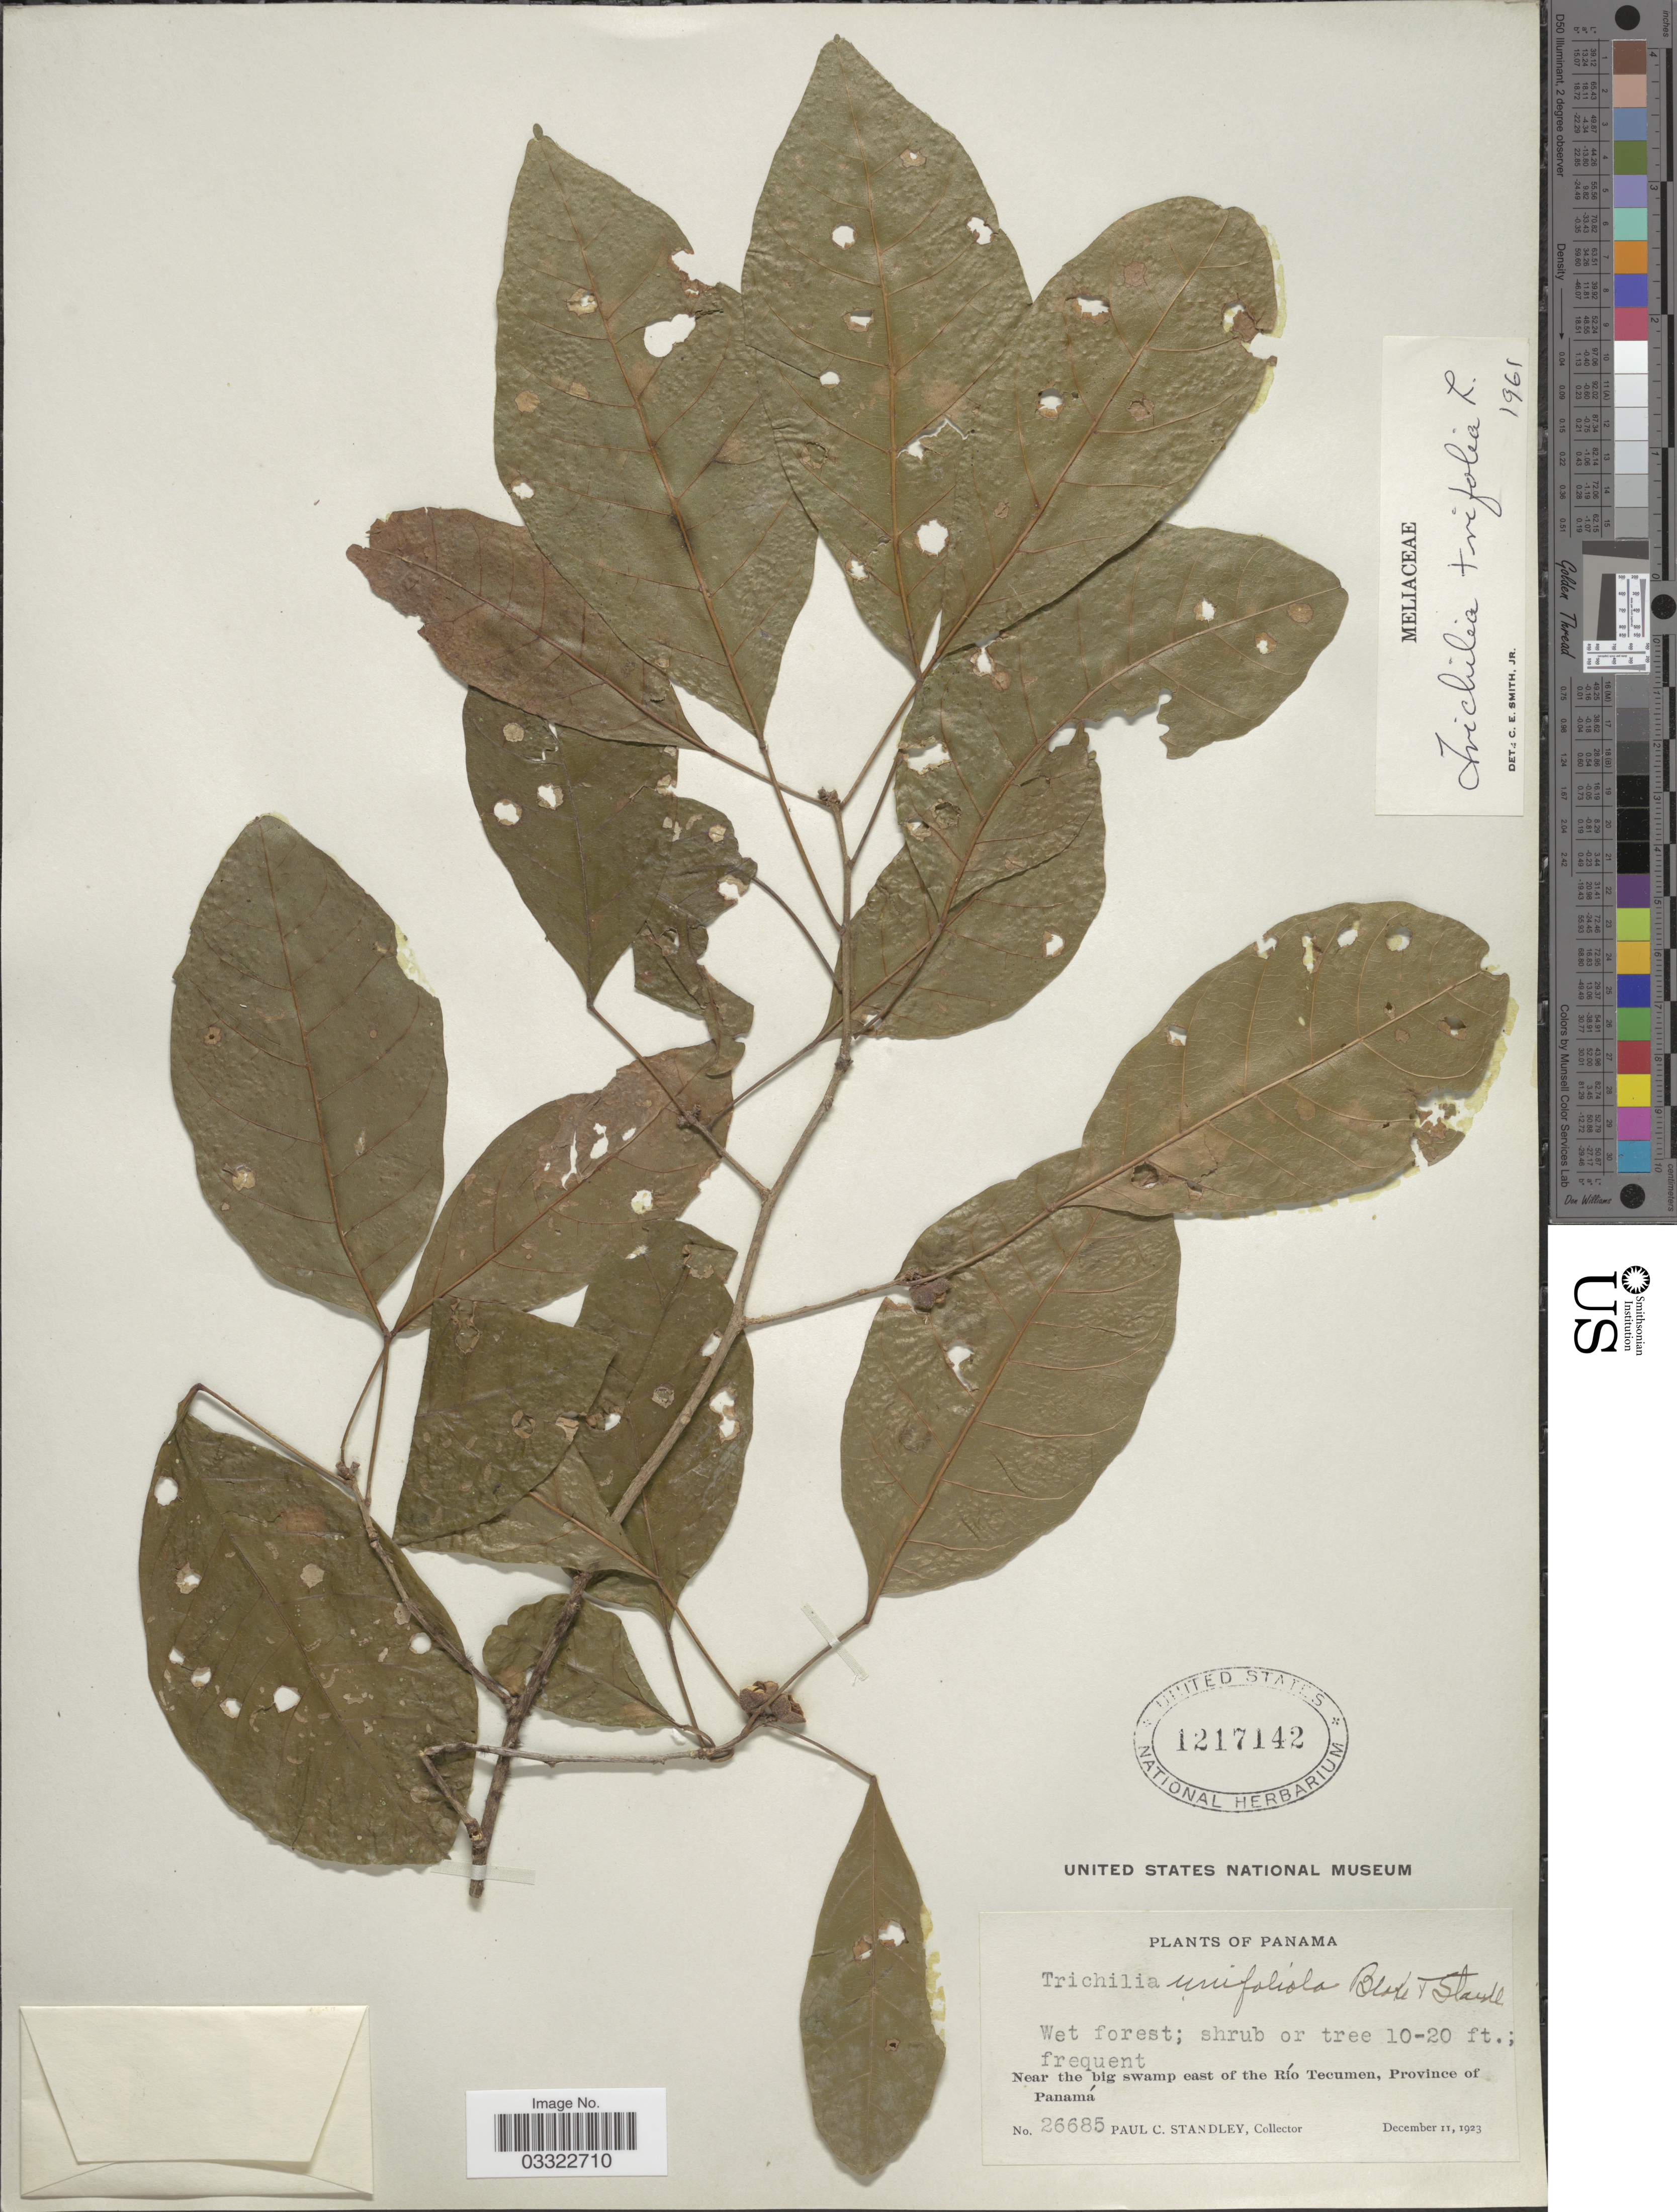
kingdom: Plantae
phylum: Tracheophyta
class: Magnoliopsida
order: Sapindales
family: Meliaceae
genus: Trichilia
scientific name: Trichilia unifoliola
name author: S.F. Blake & Standl.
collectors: P. C. Standley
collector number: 26685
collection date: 1923-12-11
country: Panama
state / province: Panamá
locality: Near the big swamp east of the Río Tecumen.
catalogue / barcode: US 1217142